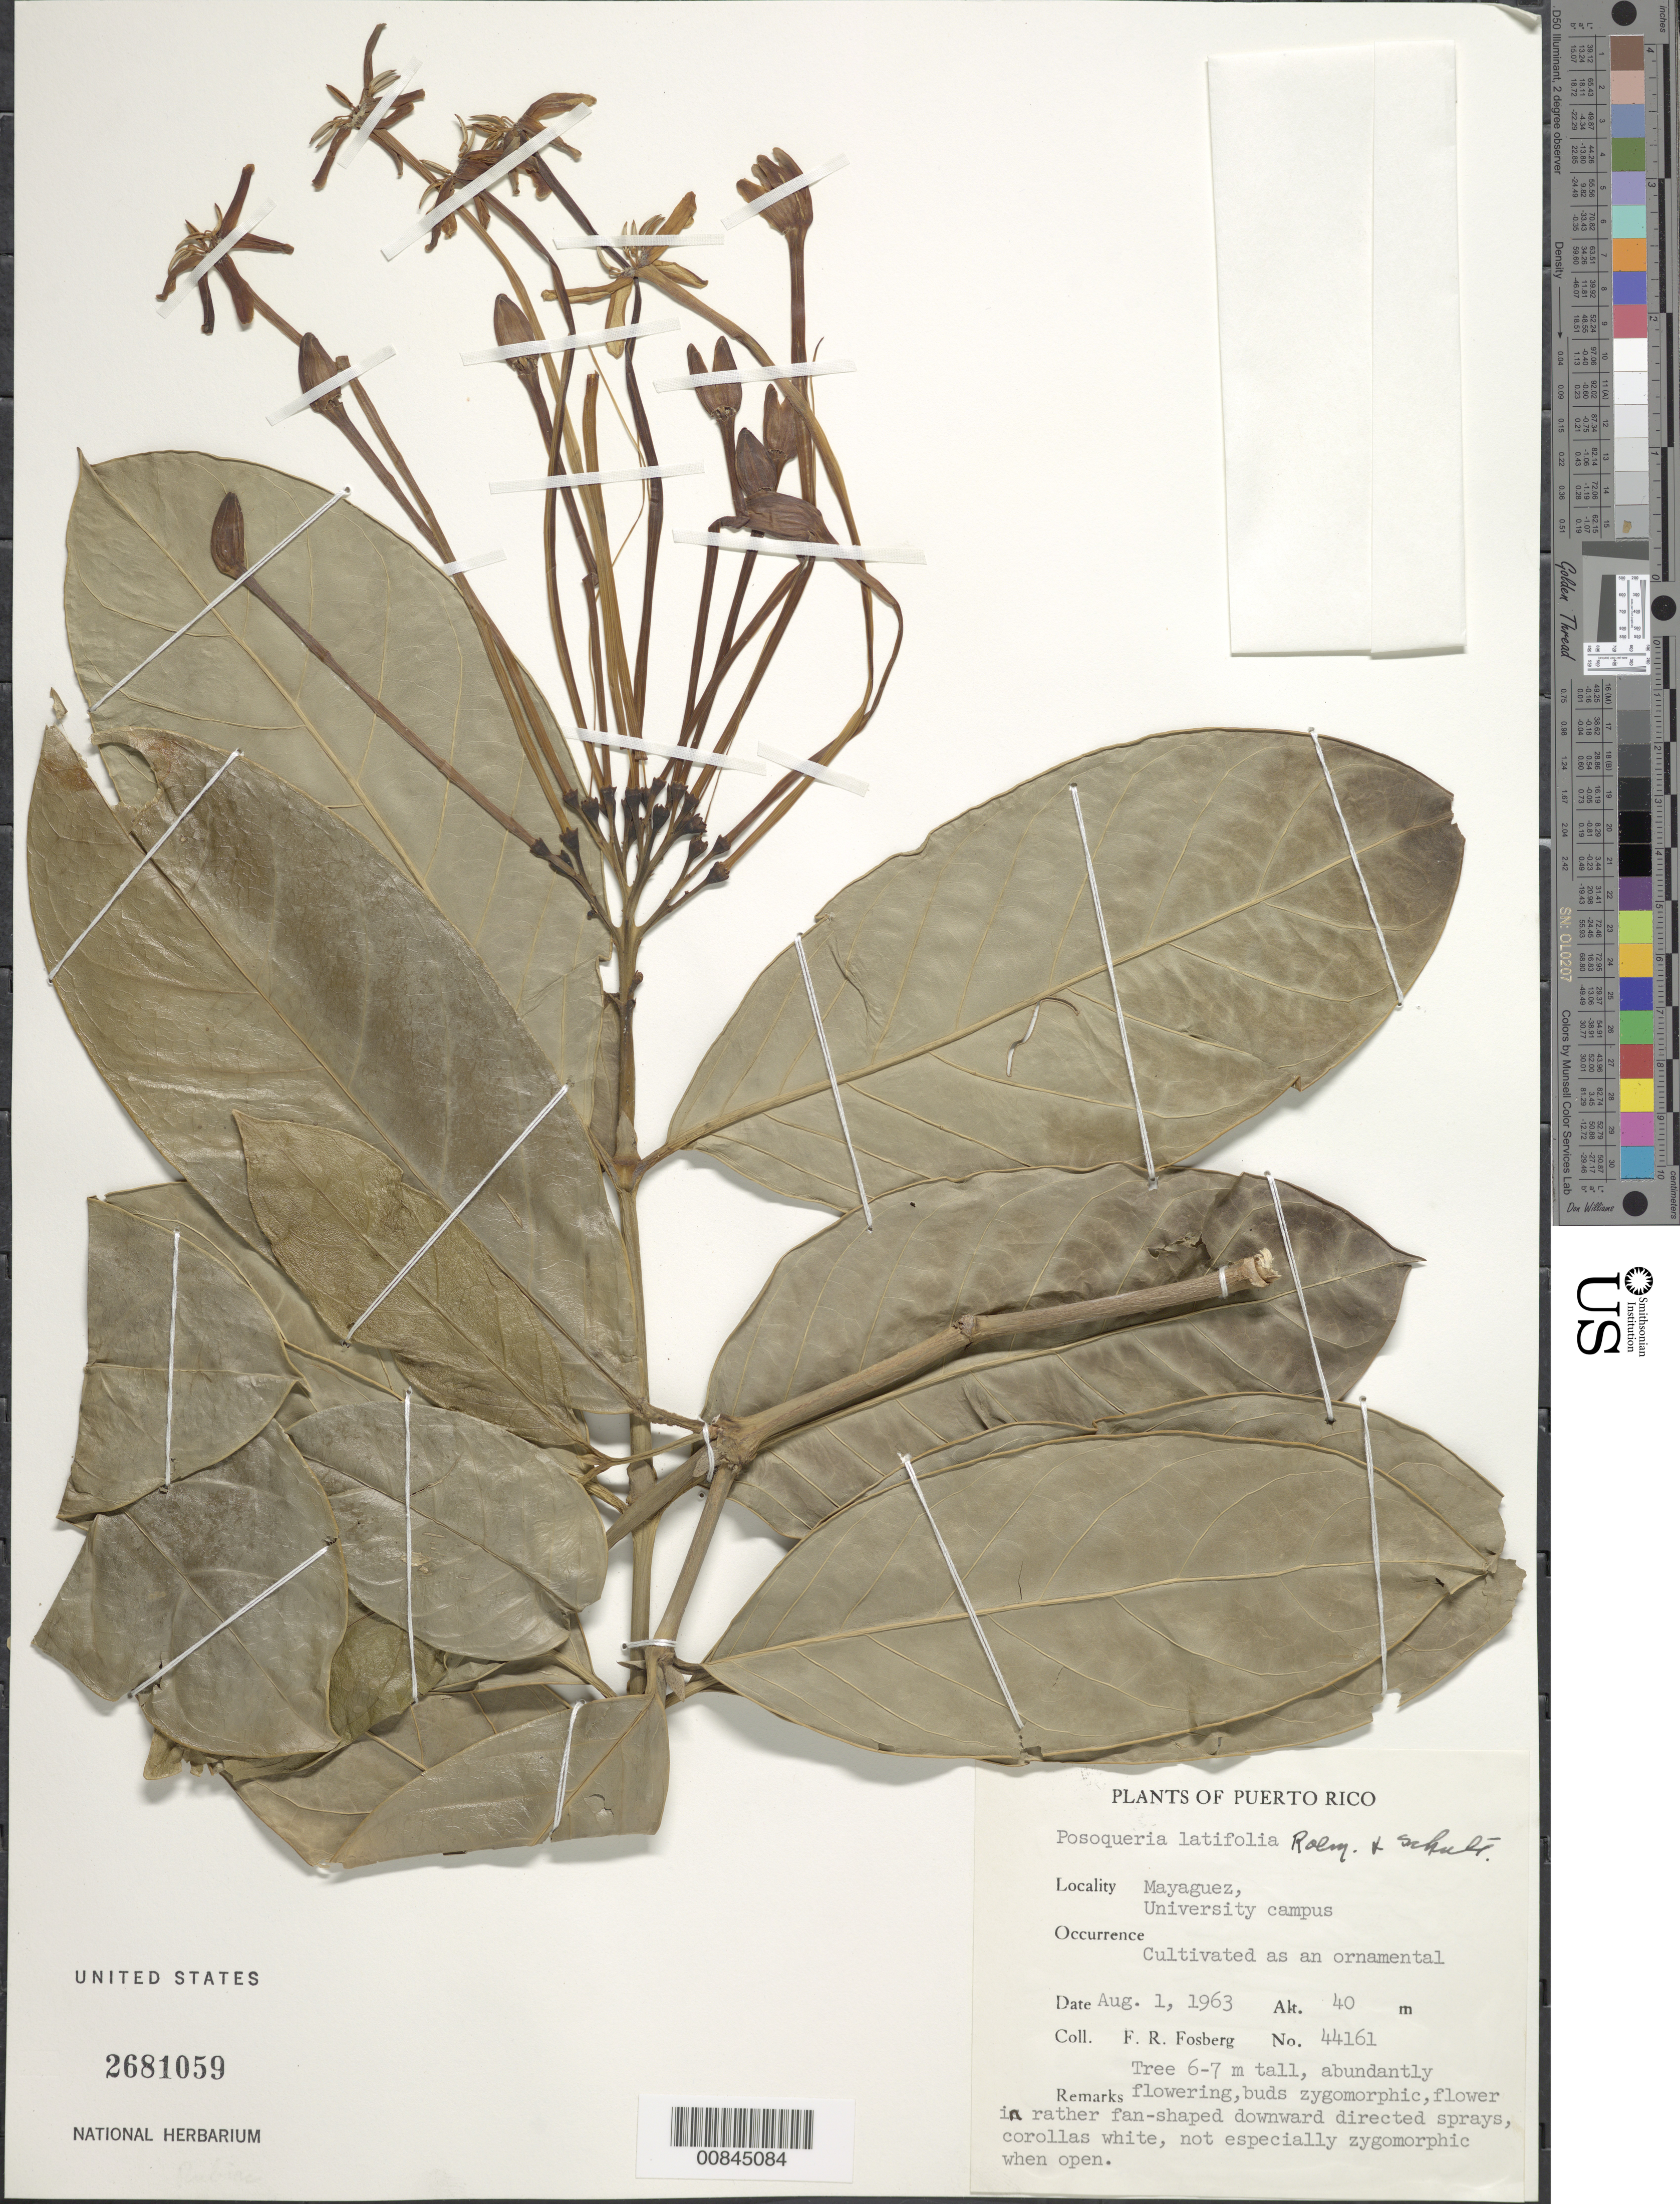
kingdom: Plantae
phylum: Tracheophyta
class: Magnoliopsida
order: Gentianales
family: Rubiaceae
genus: Posoqueria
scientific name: Posoqueria latifolia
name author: (Rudge) Roem. & Schult.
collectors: F. R. Fosberg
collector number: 44161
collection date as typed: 01 Aug 1963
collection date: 1963-08-01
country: Puerto Rico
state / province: Mayagüez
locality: Mayaguez, University Campus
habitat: University campus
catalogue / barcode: US 2681059